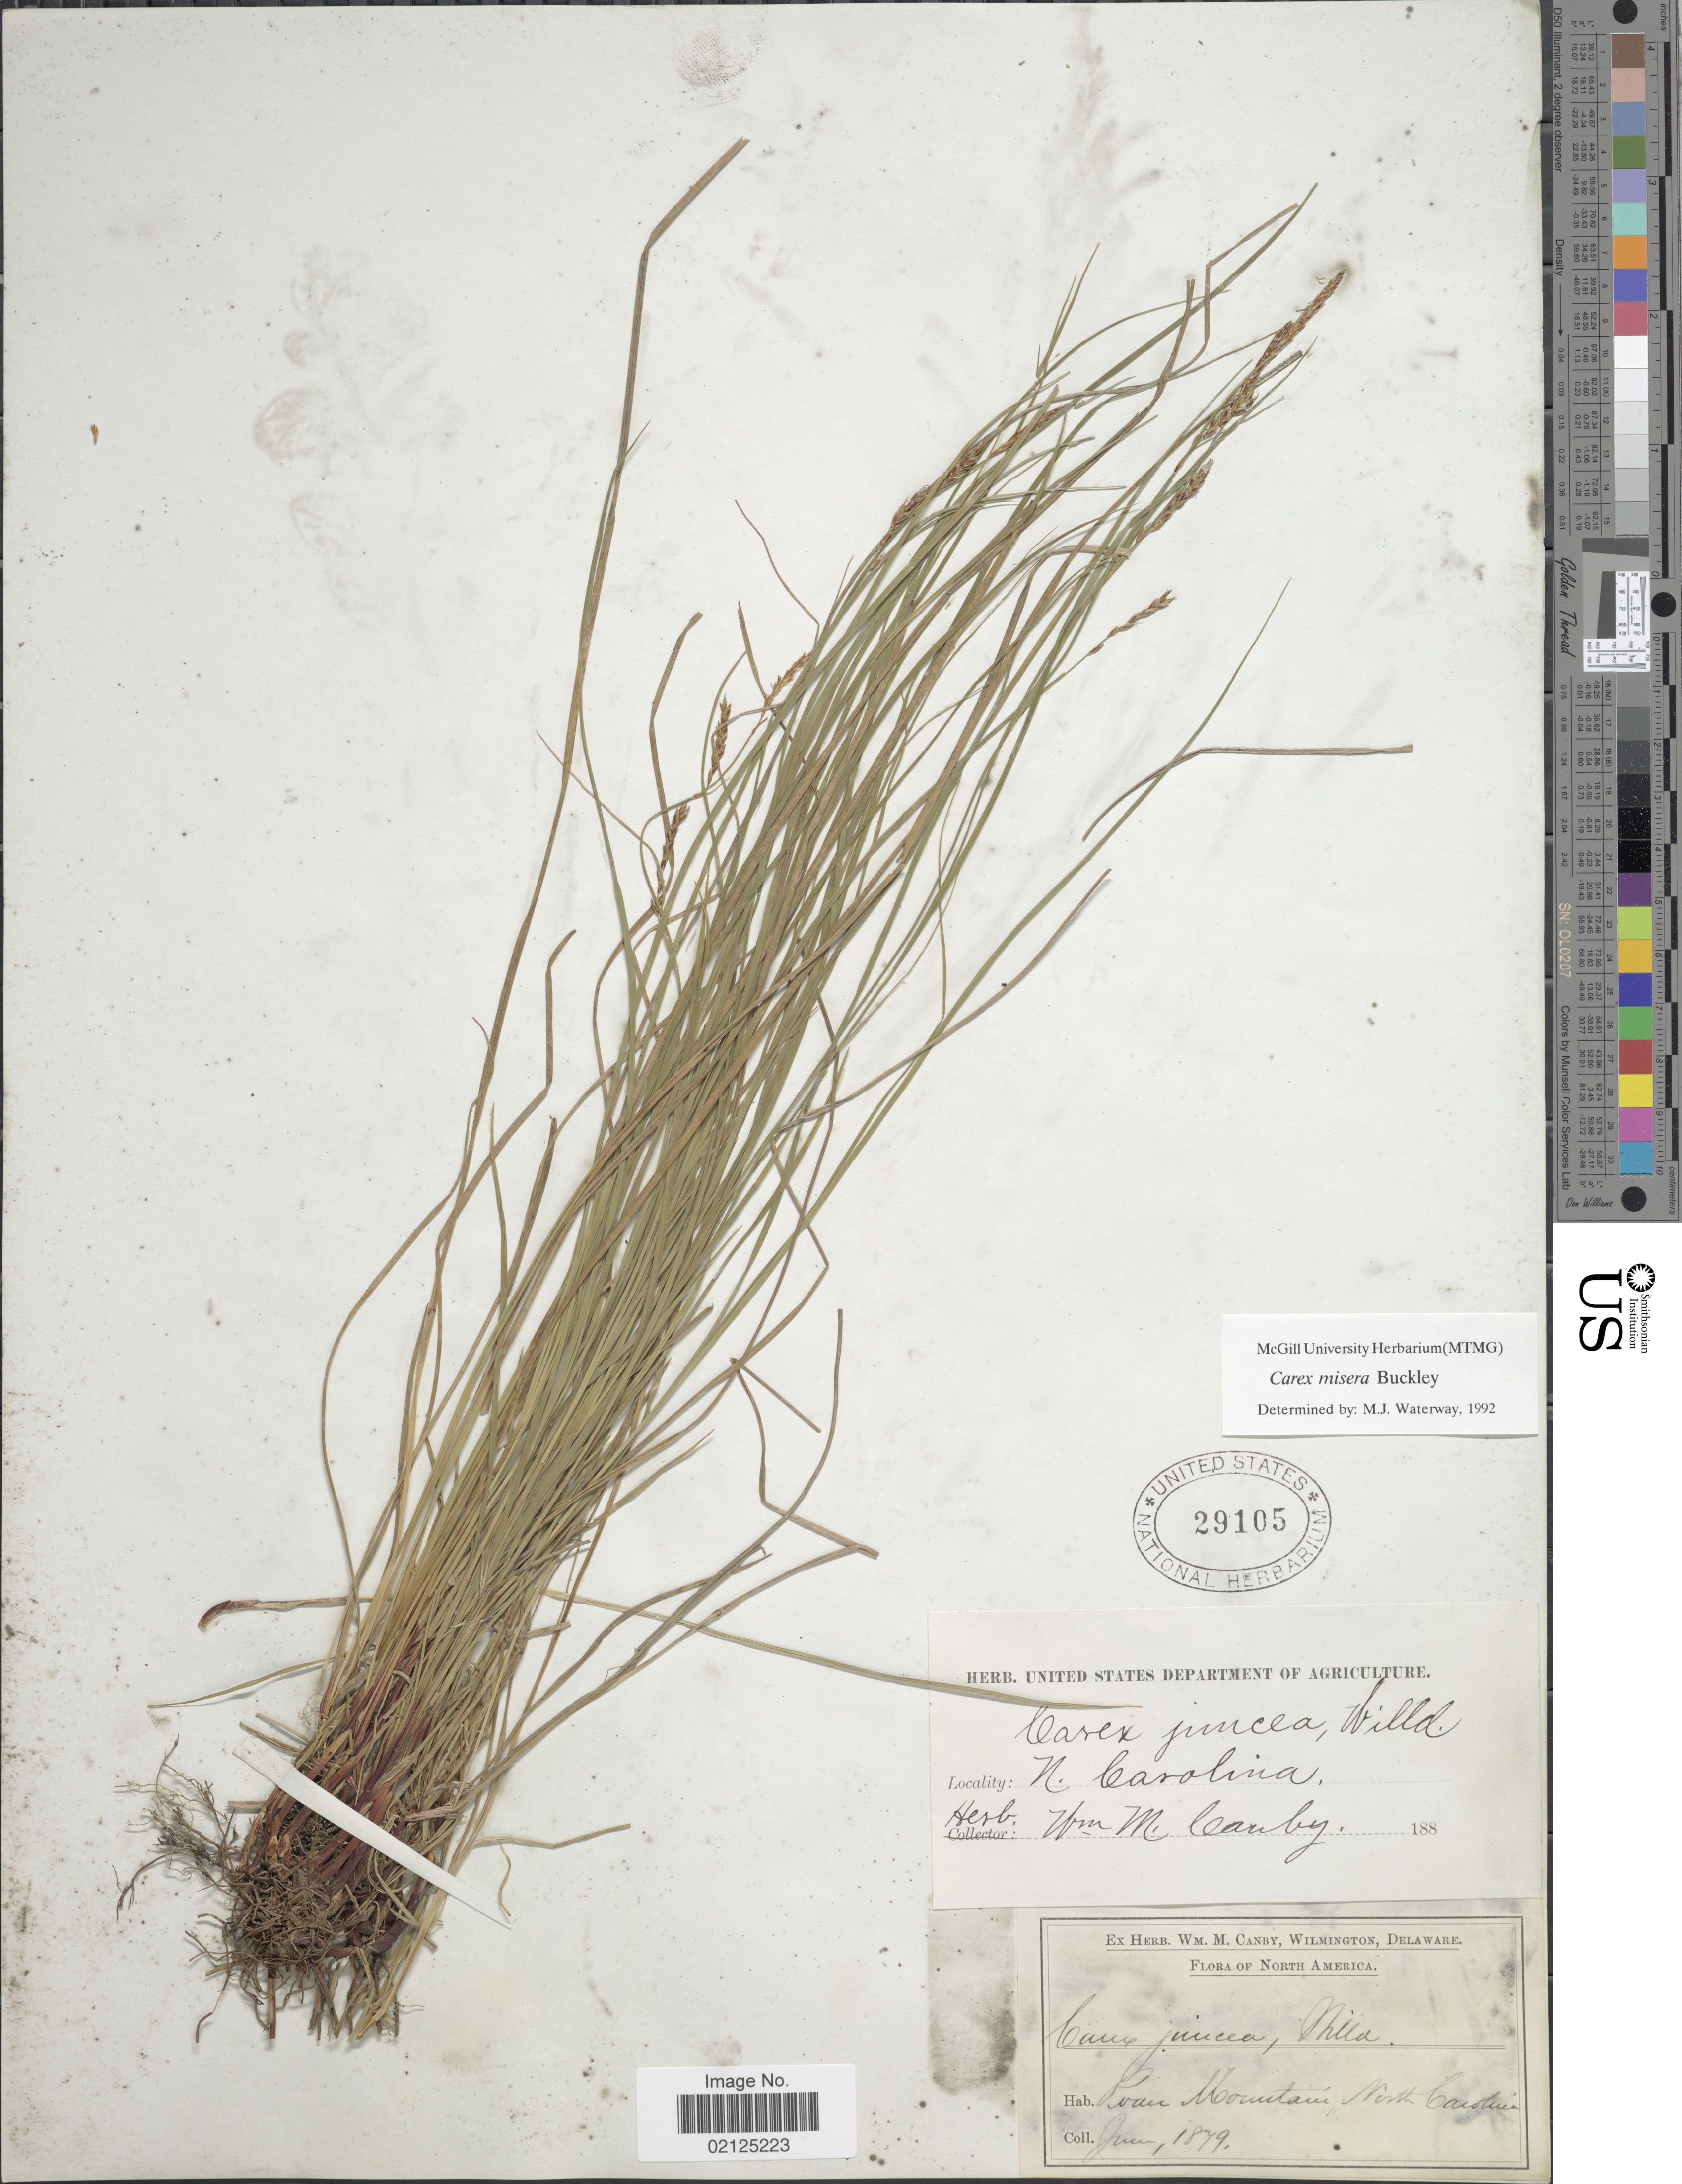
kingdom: Plantae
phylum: Tracheophyta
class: Liliopsida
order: Poales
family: Cyperaceae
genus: Carex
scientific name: Carex misera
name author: Buckley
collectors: ex herb. W.M. Canby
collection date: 1879-06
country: United States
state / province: North Carolina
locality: Roan Mountain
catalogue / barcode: US 29105